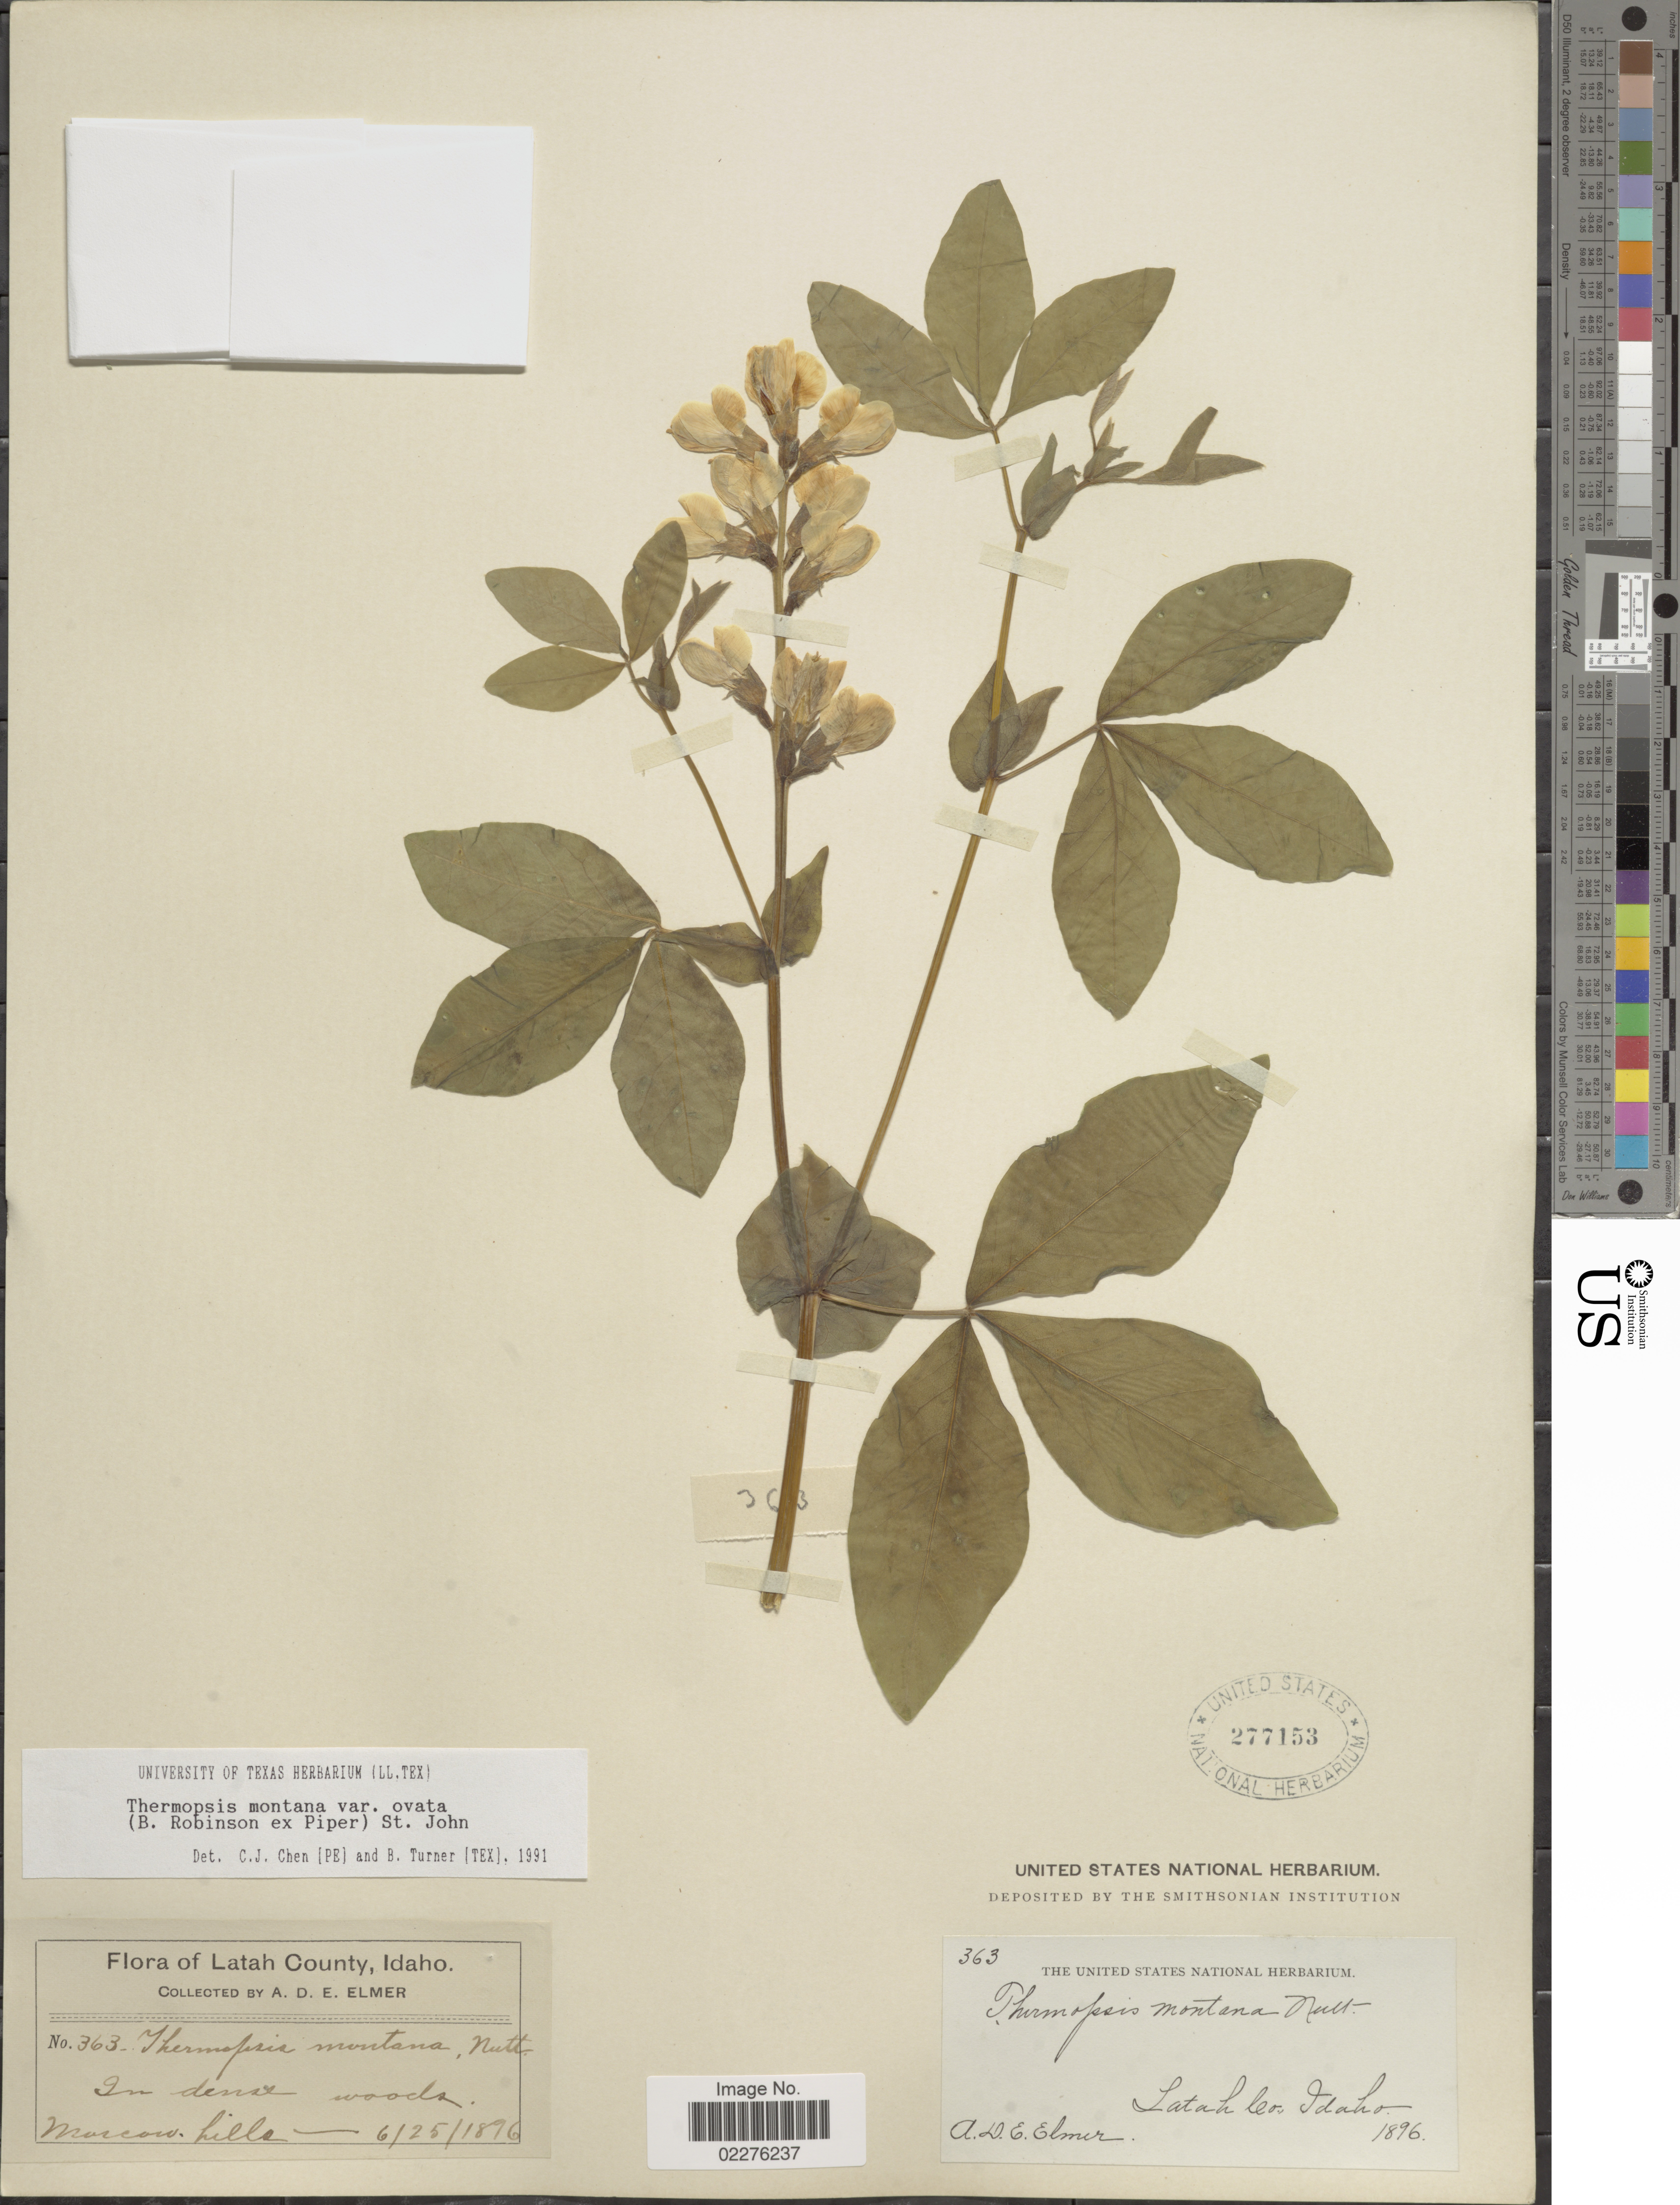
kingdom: Plantae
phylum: Tracheophyta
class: Magnoliopsida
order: Fabales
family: Fabaceae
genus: Thermopsis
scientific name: Thermopsis montana var. ovata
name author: (B.L. Rob. ex Piper) H. St. John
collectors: A. D. E. Elmer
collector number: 363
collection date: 1896-06-25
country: United States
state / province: Idaho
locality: Latah County, In dense woods, Marcow hills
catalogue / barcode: US 277153